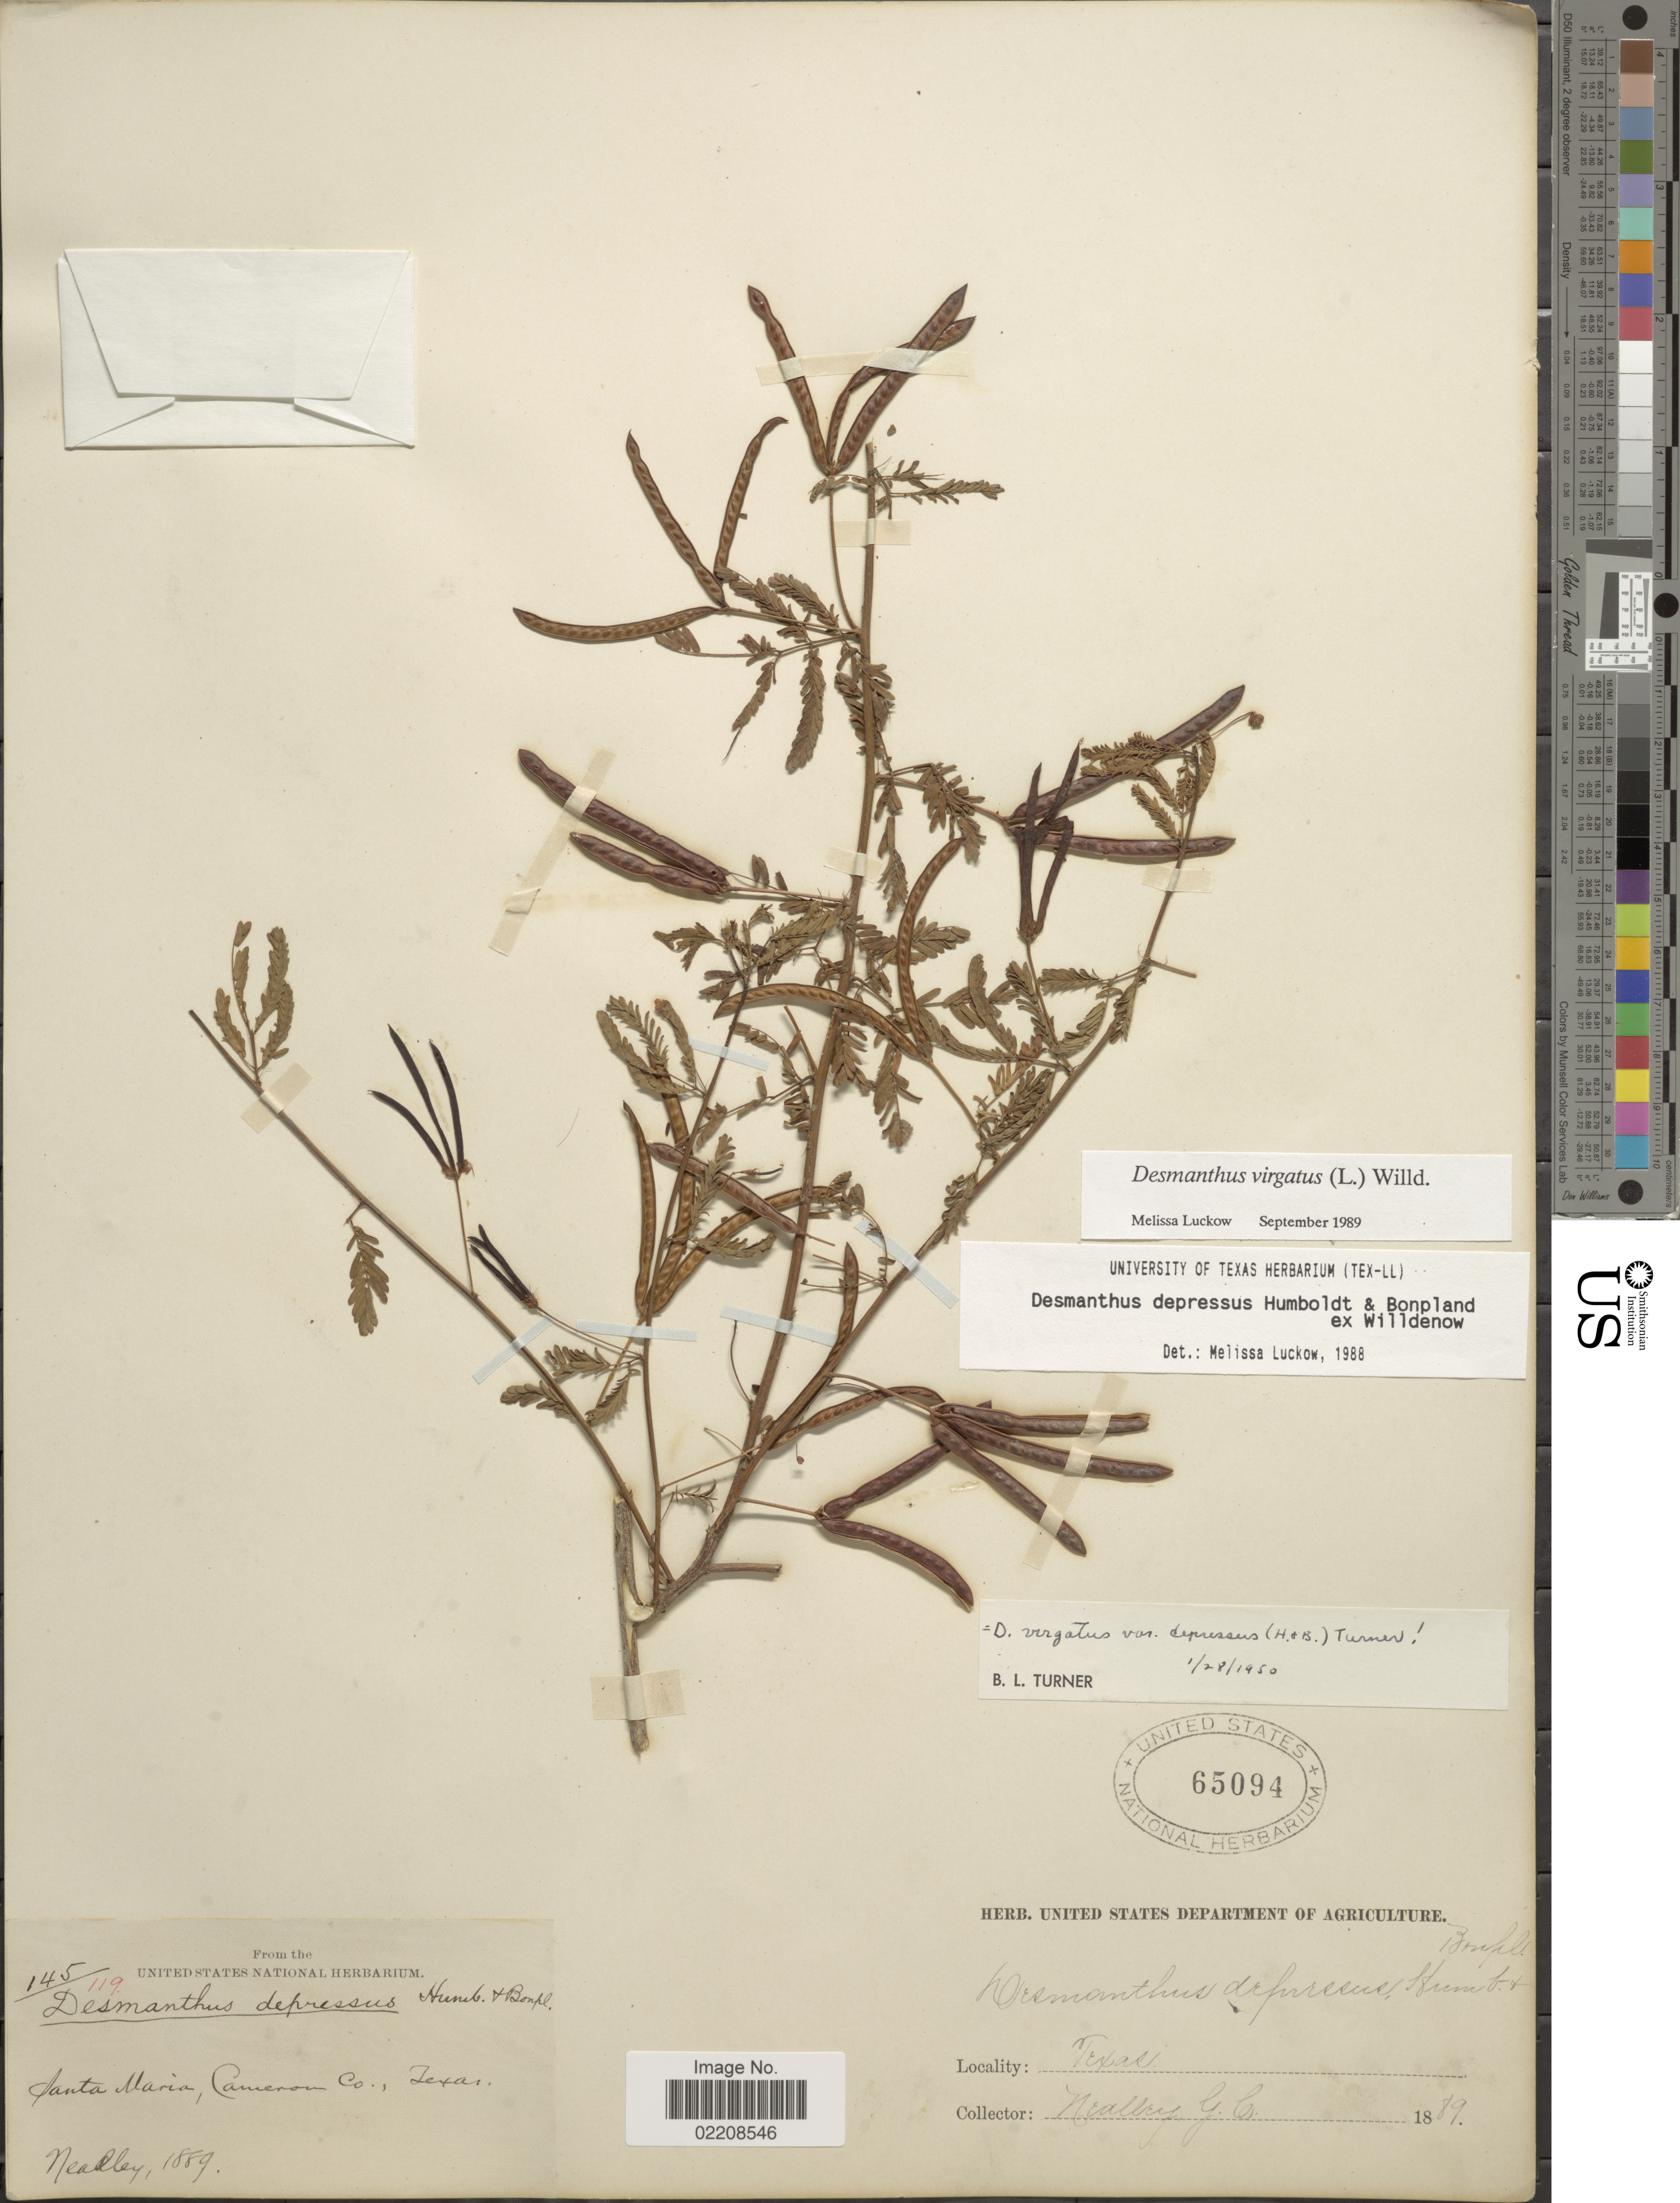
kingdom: Plantae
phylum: Tracheophyta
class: Magnoliopsida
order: Fabales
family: Fabaceae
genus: Desmanthus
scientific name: Desmanthus virgatus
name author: (L.) Willd.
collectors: G. C. Nealley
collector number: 145/119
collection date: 1889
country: United States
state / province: Texas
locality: Santa Maria, Cameron Co., Texas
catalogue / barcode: US 65094